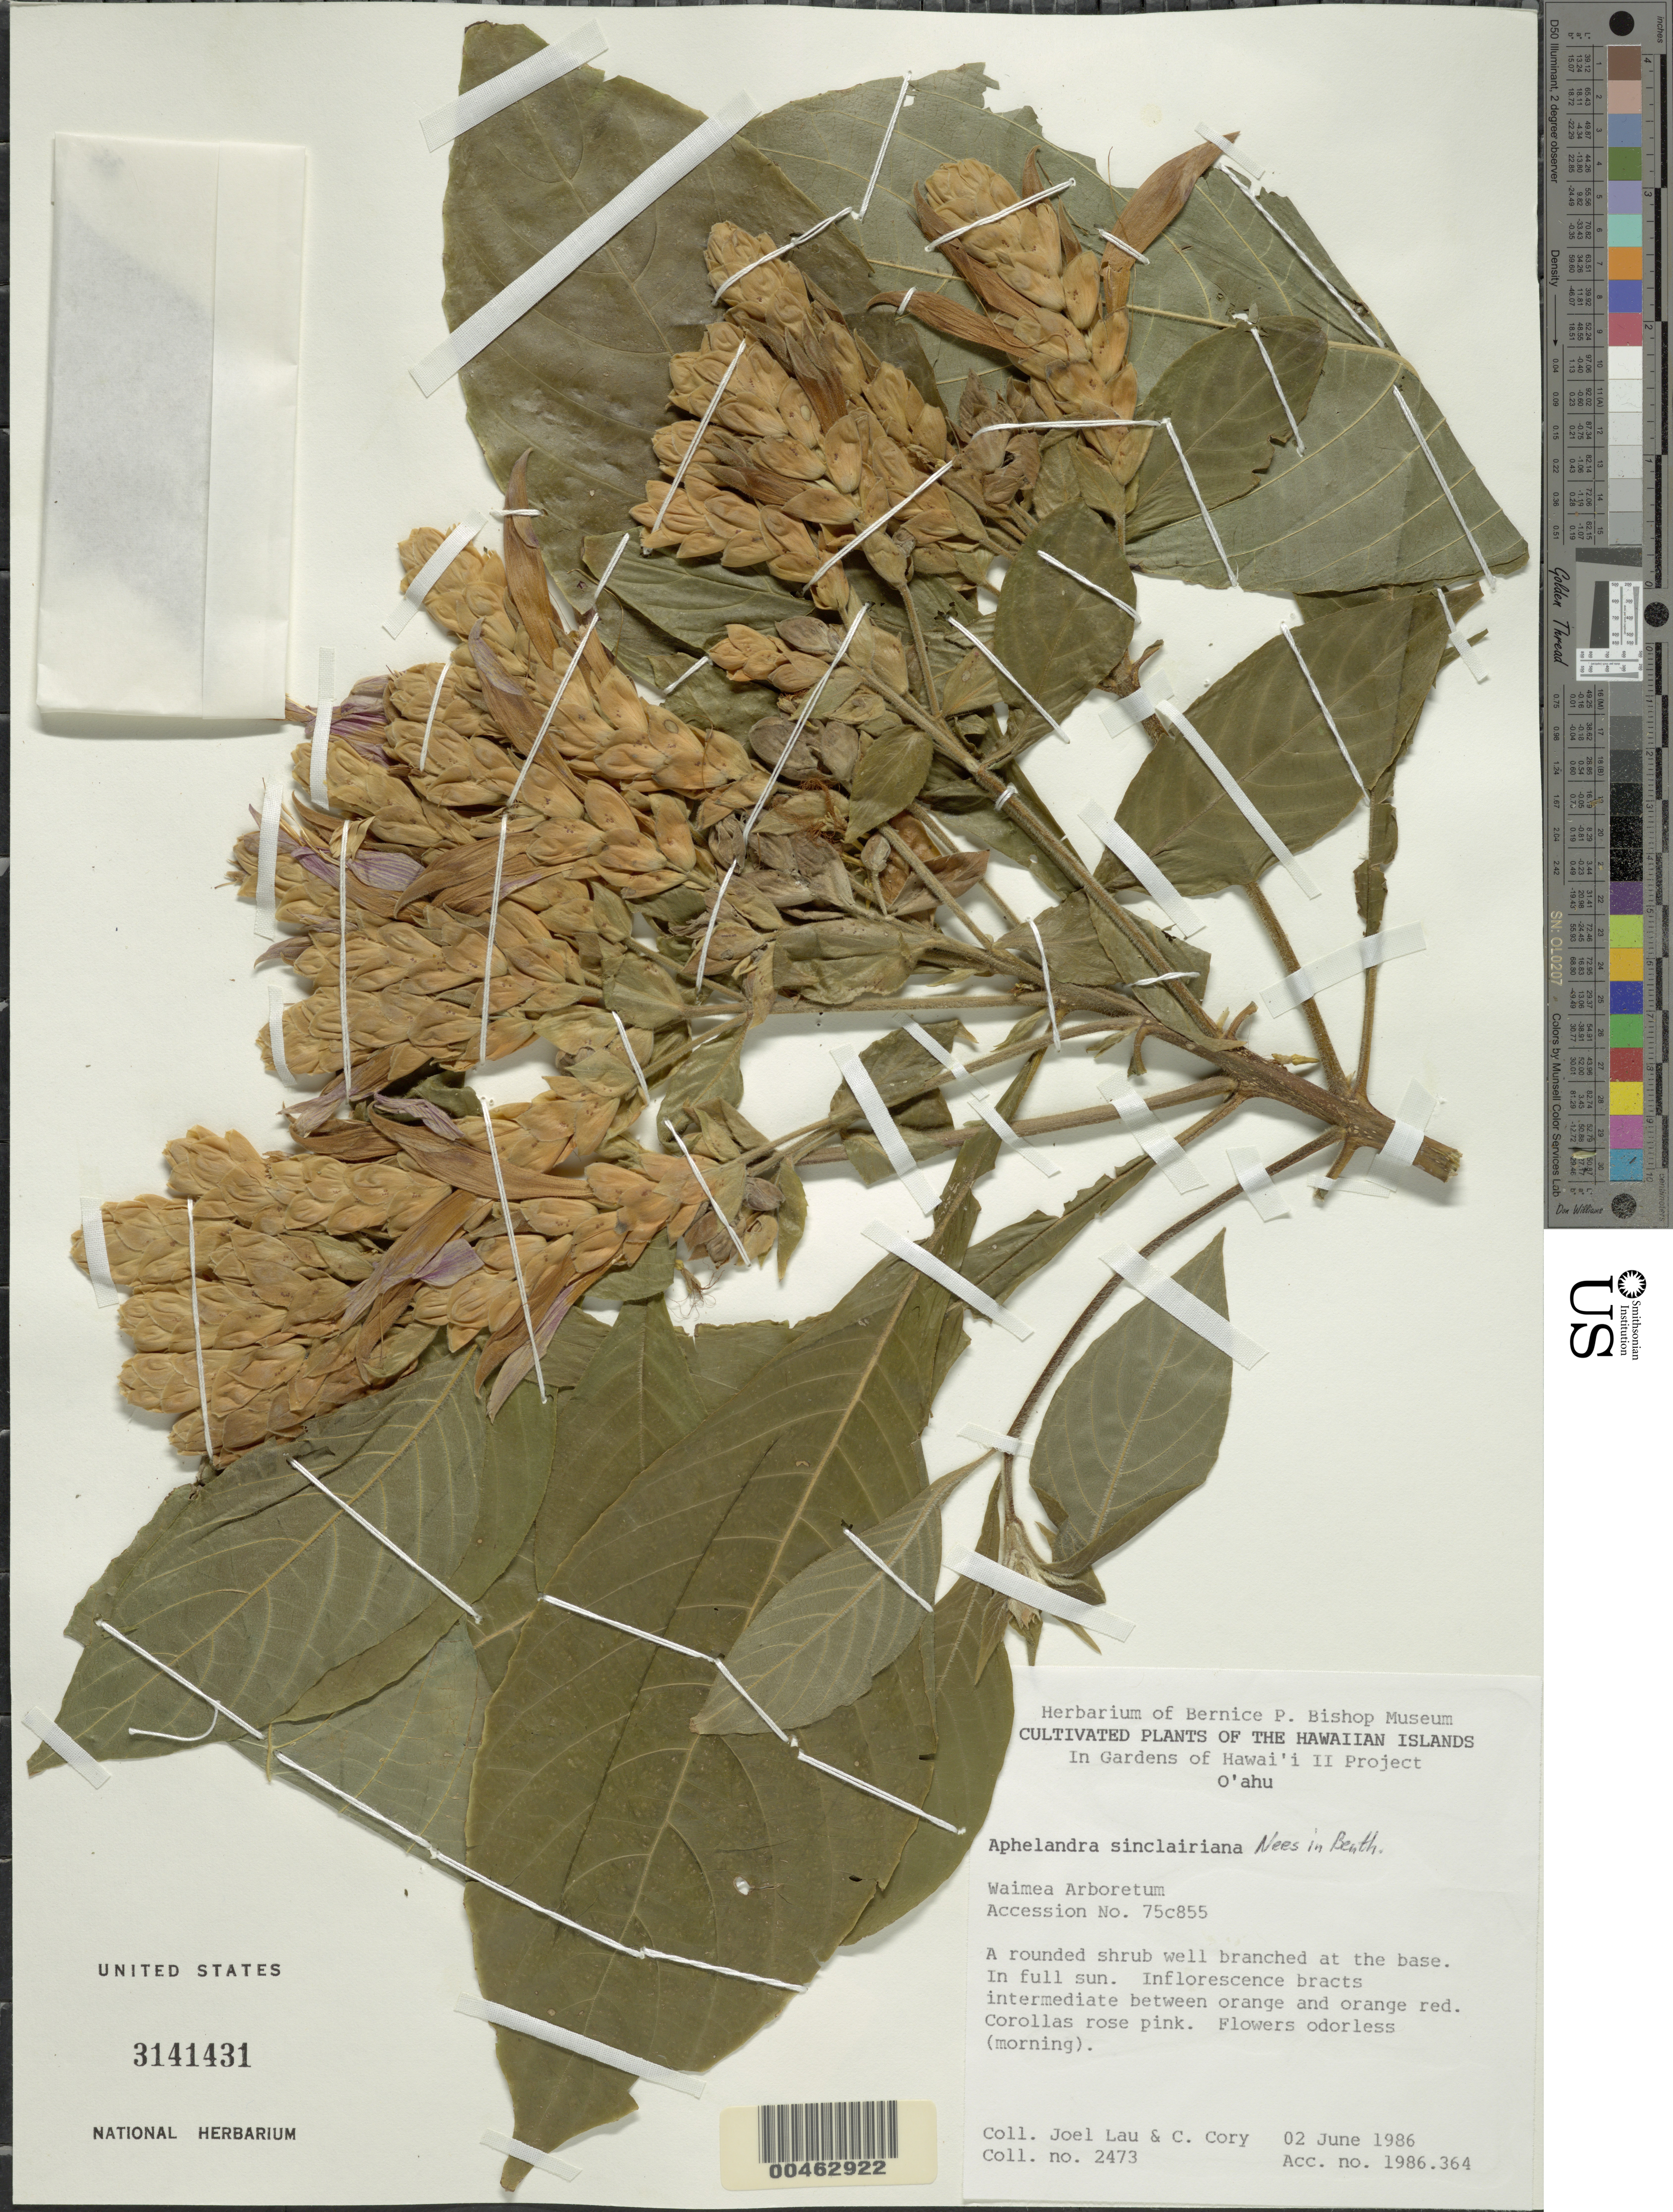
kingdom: Plantae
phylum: Tracheophyta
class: Magnoliopsida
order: Lamiales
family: Acanthaceae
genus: Aphelandra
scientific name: Aphelandra sinclairiana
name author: Nees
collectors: J. Lau & C. Cory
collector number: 2473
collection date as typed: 2 Jun 1986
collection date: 1986-06-02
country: United States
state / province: Hawaii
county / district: Kauai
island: Kaua'i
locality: Waimea Arboretum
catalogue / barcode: US 3141431